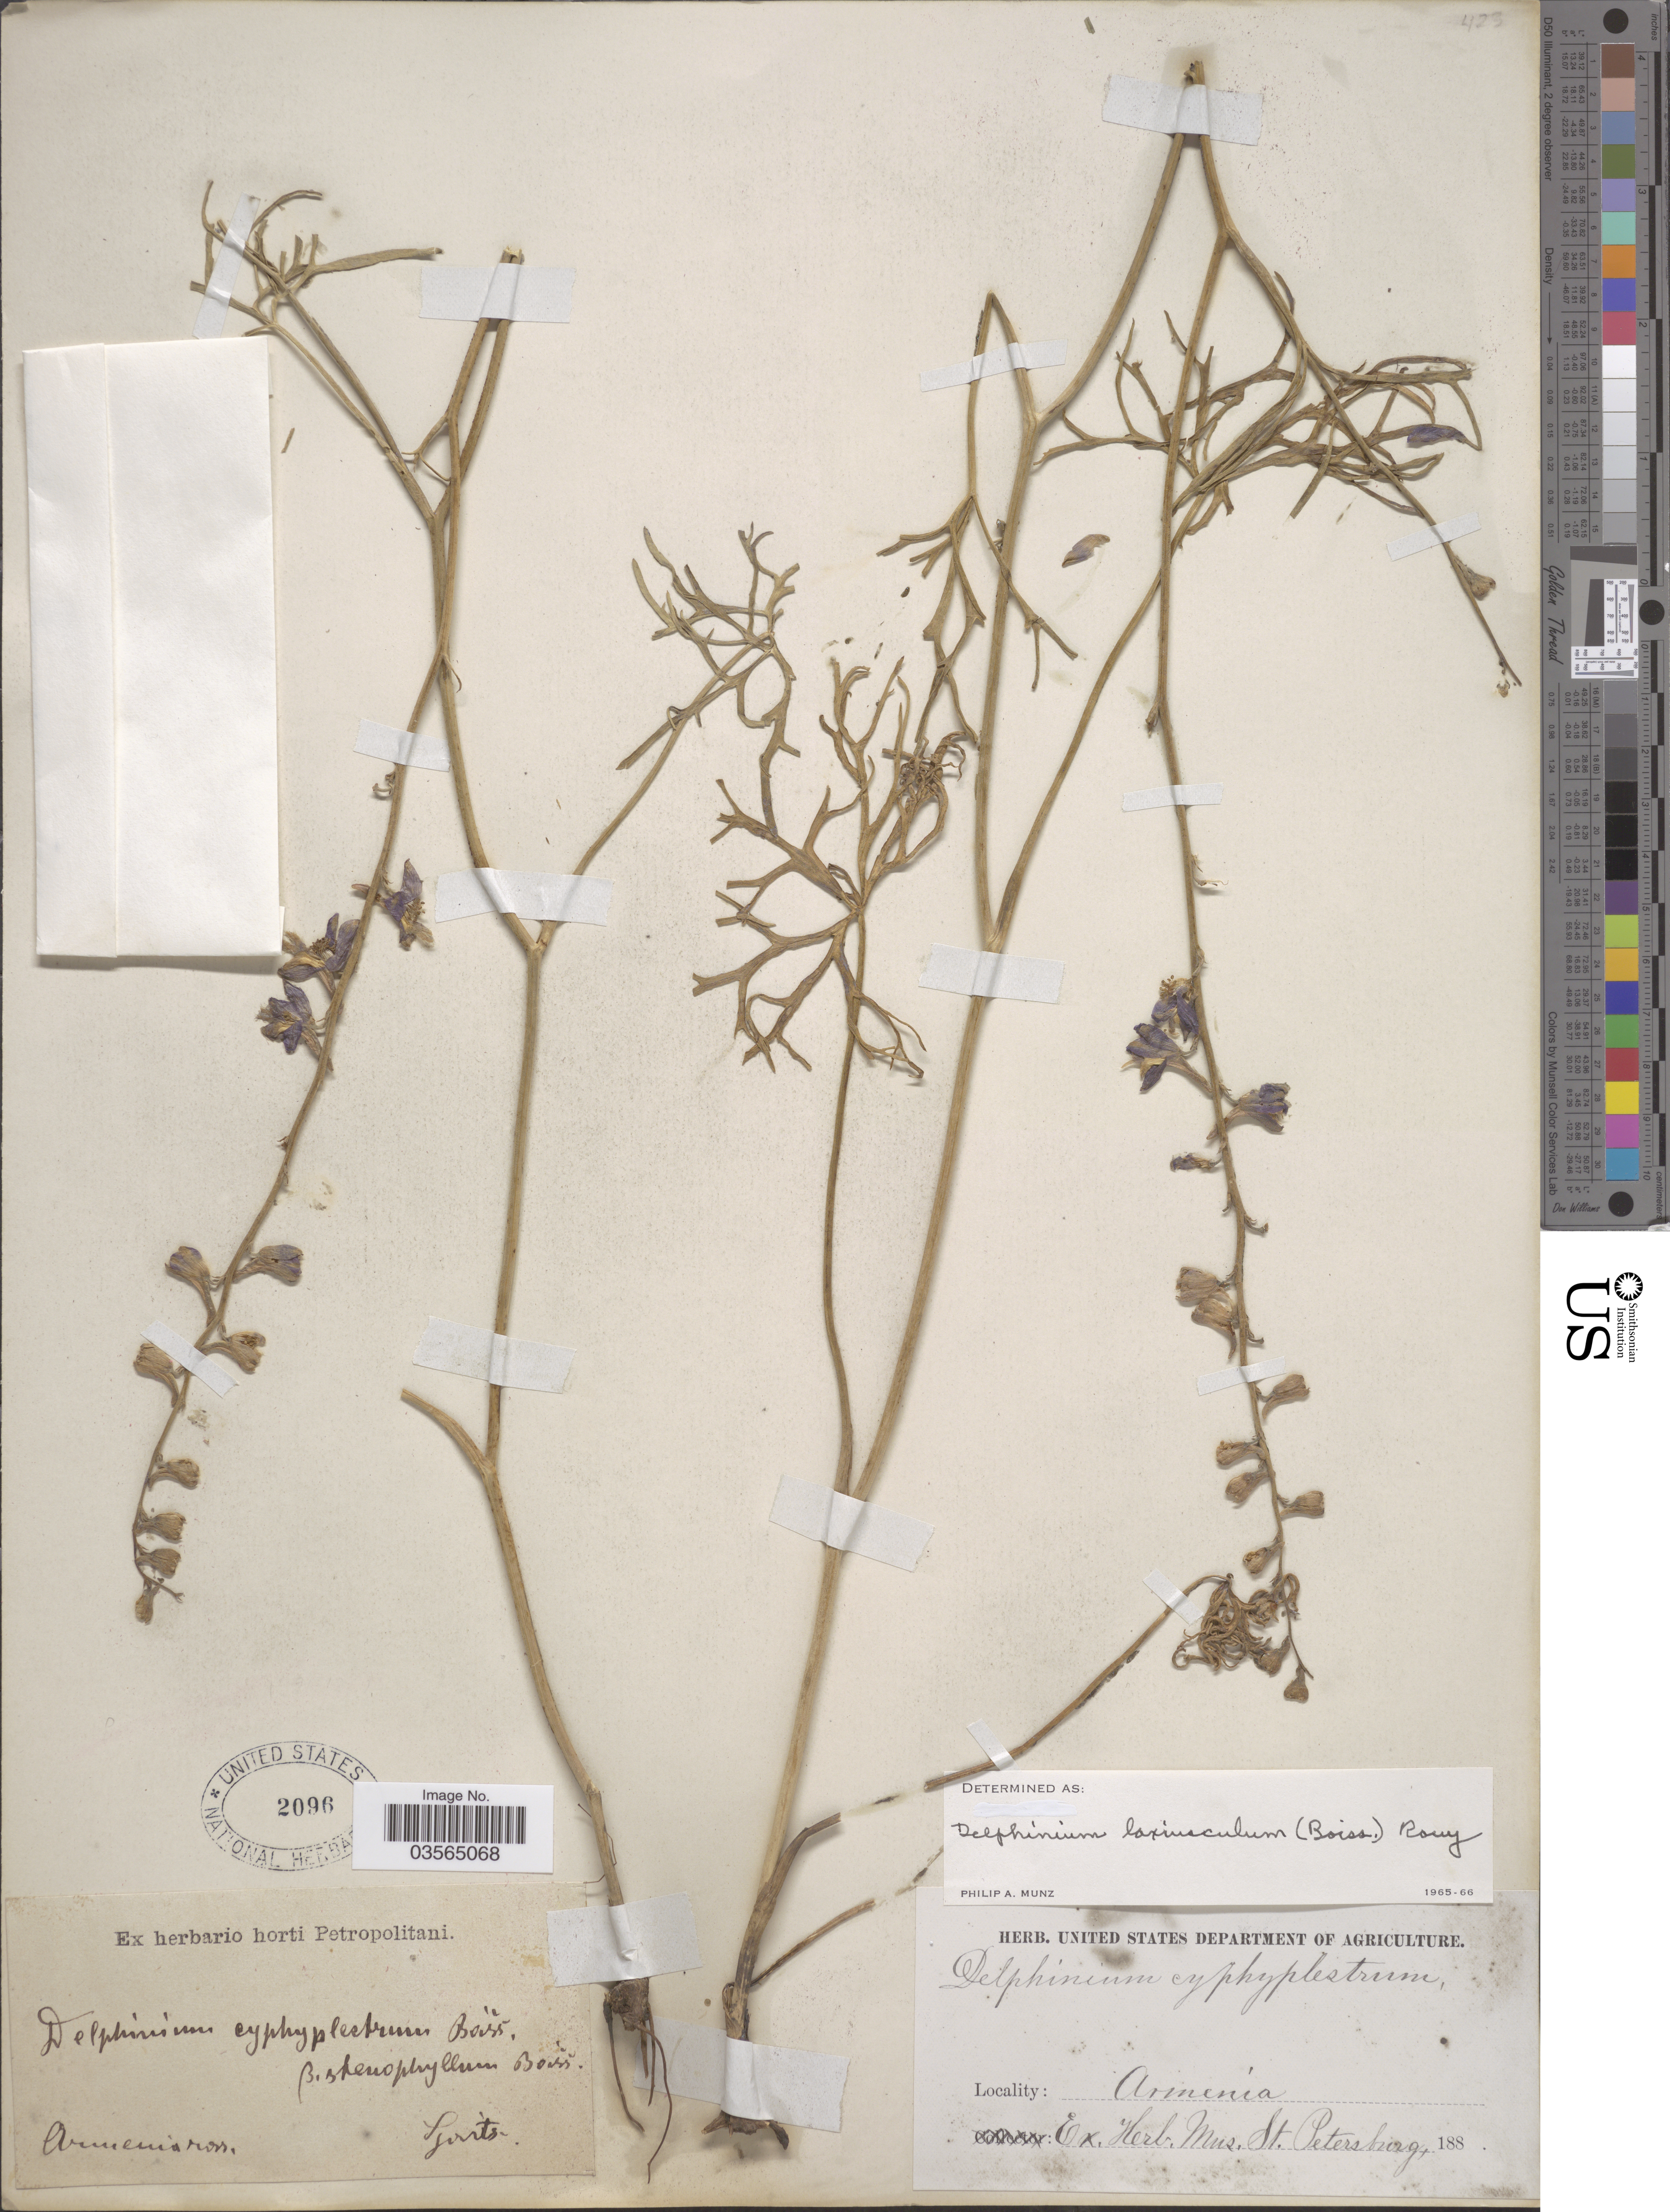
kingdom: Plantae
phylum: Tracheophyta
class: Magnoliopsida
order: Ranunculales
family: Ranunculaceae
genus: Delphinium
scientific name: Delphinium laxiusculum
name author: (Boiss.) Rouy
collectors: Szovits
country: Armenia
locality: Armenia.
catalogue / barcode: US 2096